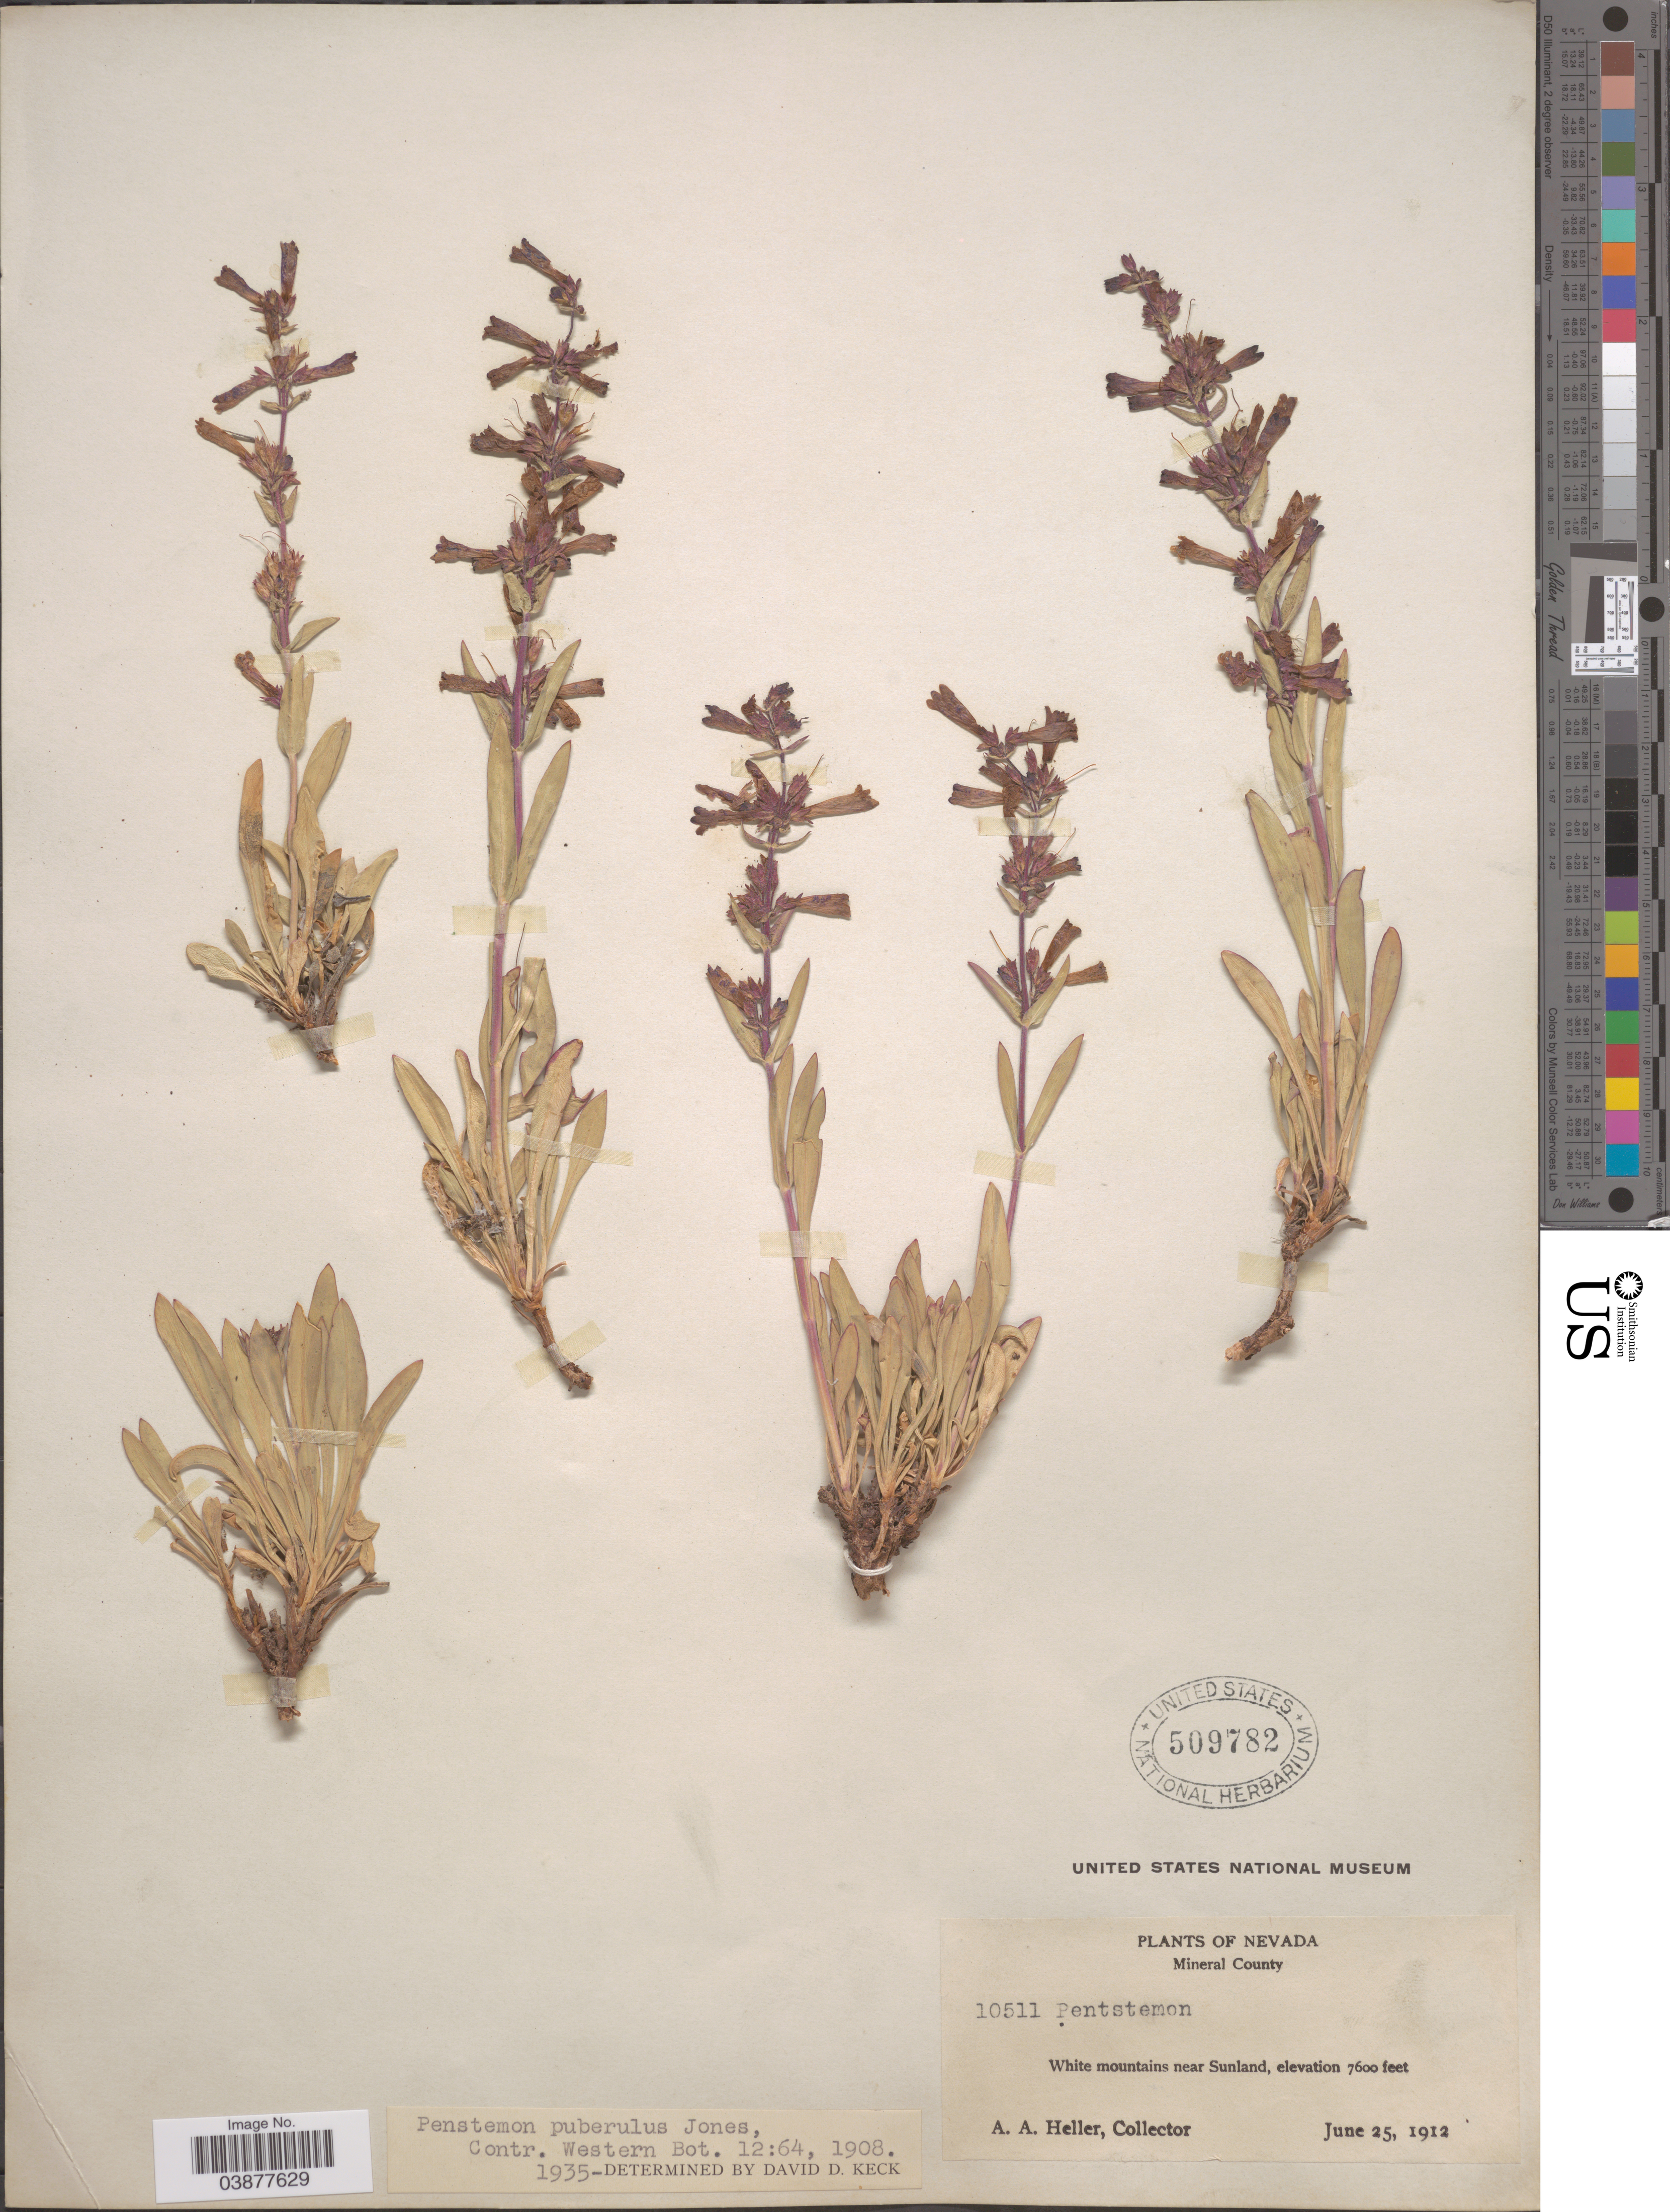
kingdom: Plantae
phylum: Tracheophyta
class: Magnoliopsida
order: Lamiales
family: Plantaginaceae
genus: Penstemon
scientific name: Penstemon puberulus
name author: M.E. Jones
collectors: A. A. Heller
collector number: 10511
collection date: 1912-06-25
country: United States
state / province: Nevada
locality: Mineral County. White mountains near Sunland.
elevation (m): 2316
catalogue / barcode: US 509782